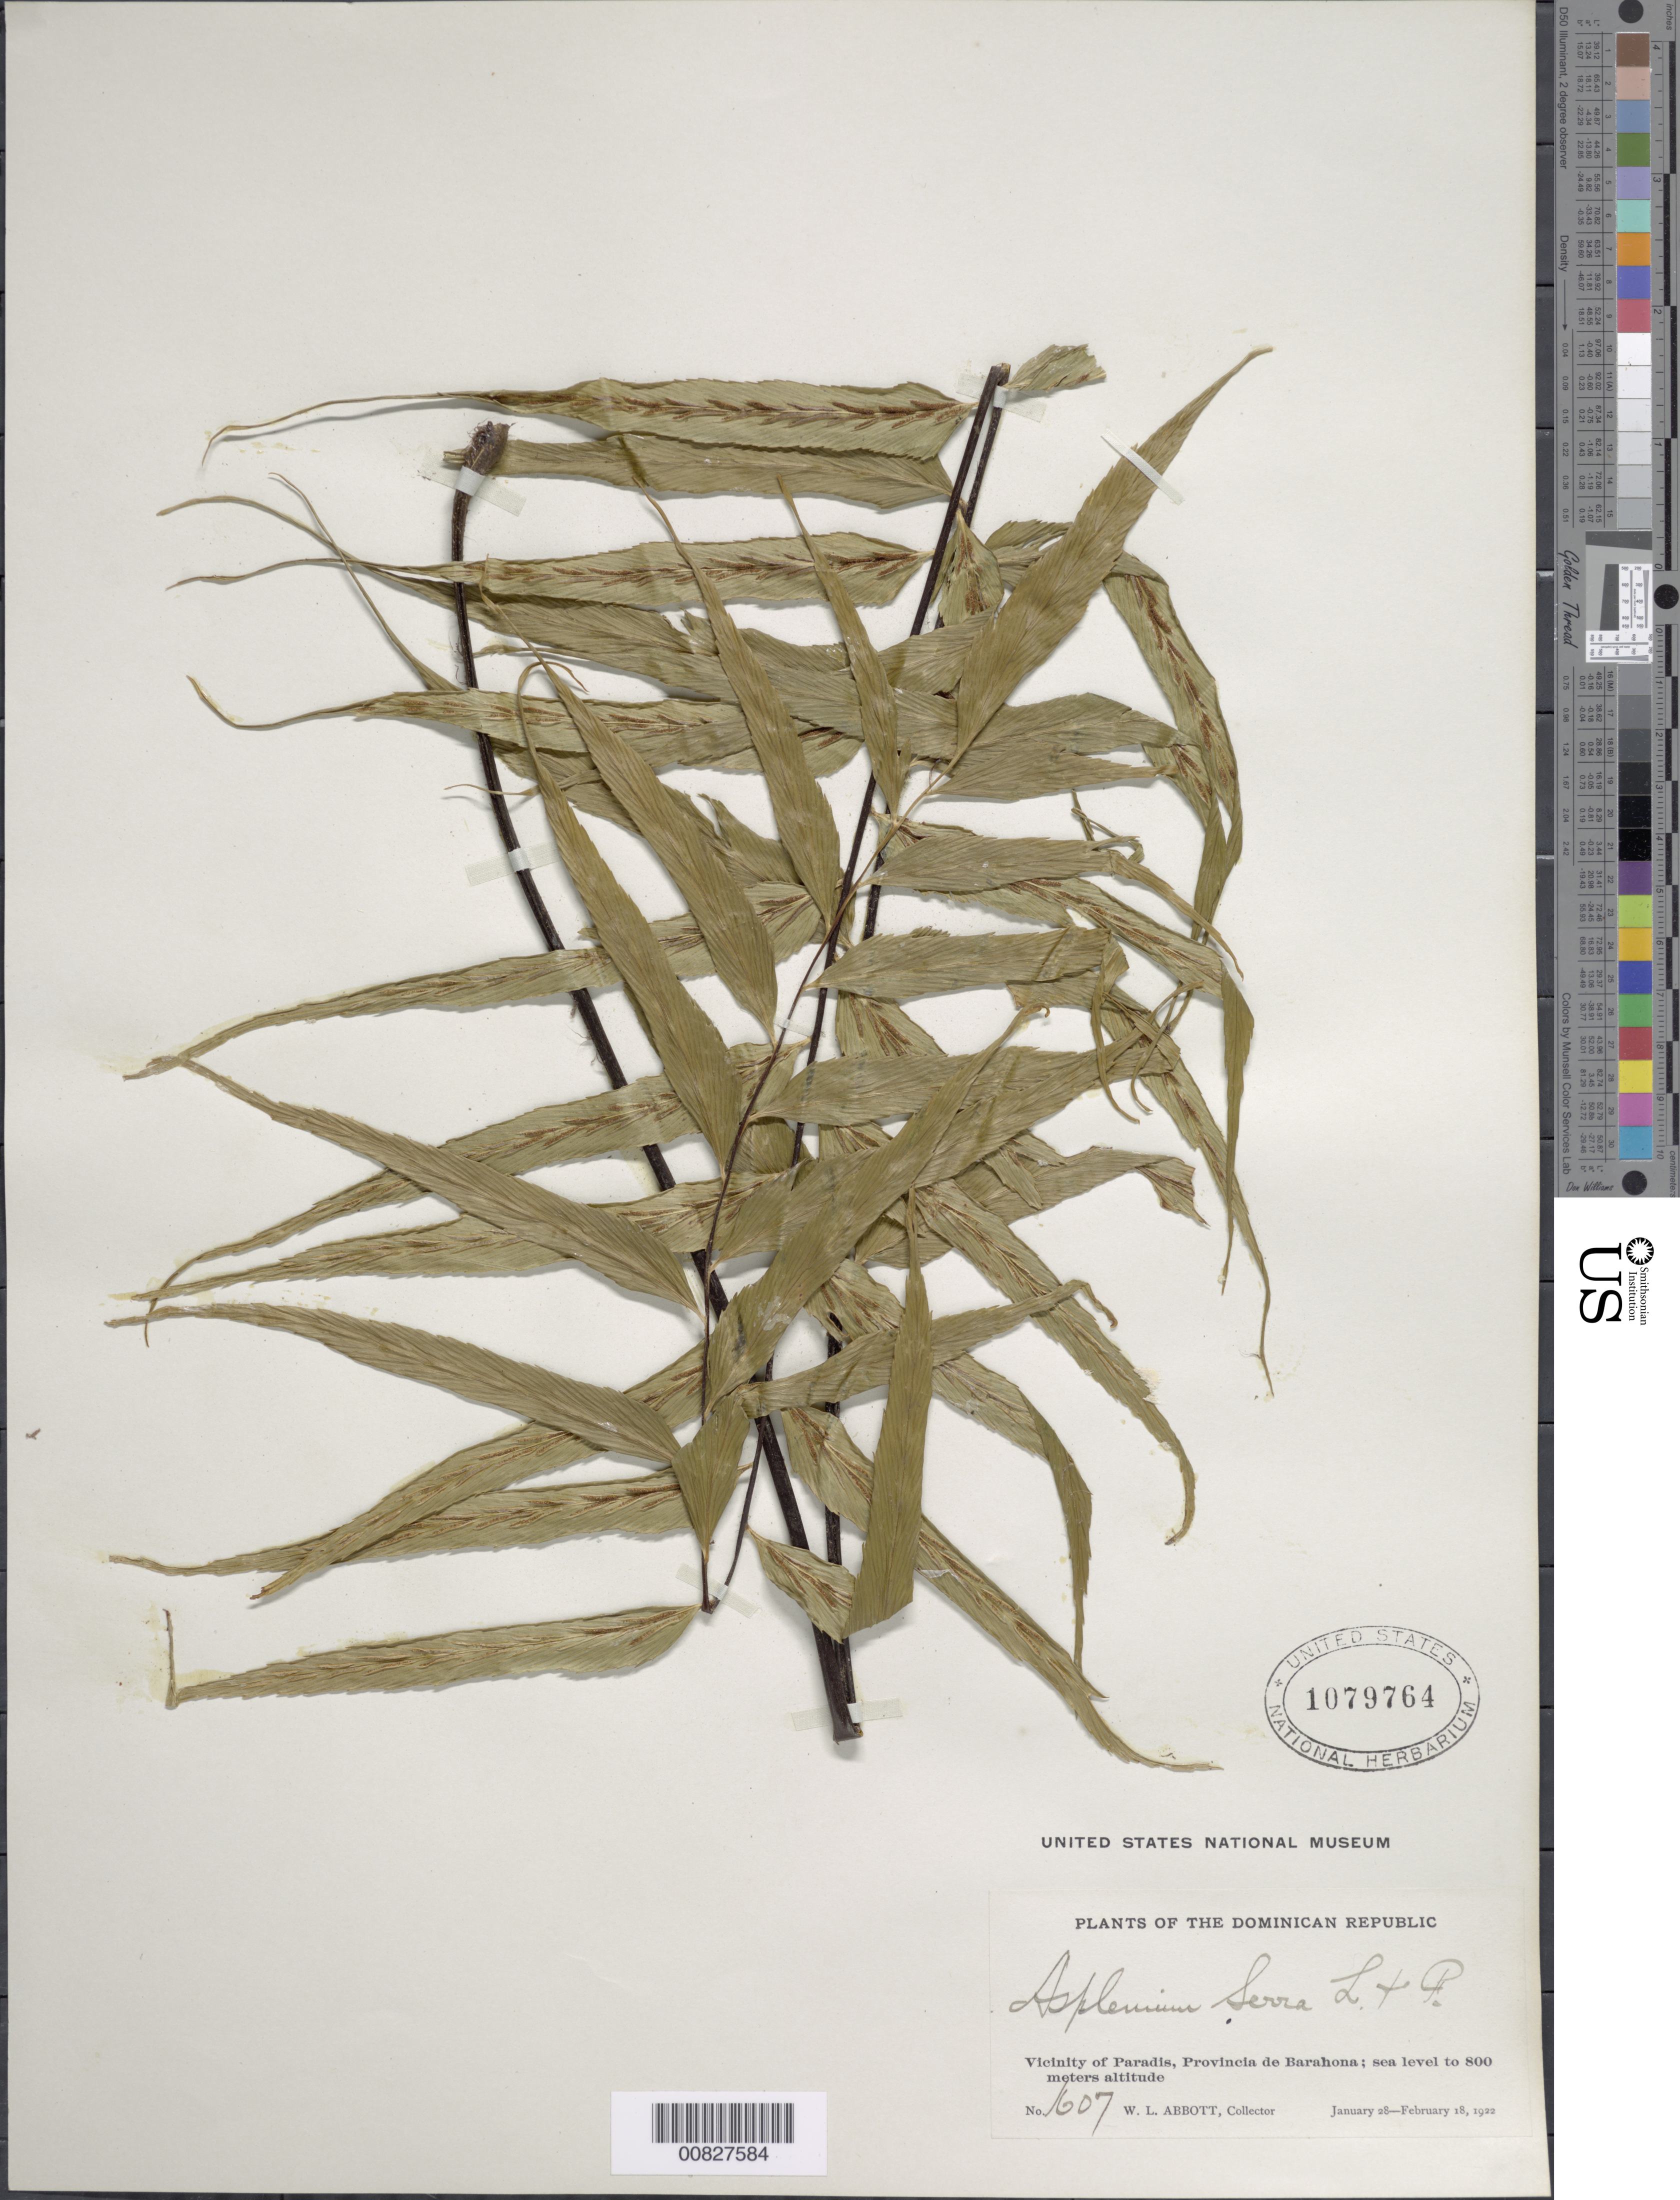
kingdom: Plantae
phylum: Tracheophyta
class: Polypodiopsida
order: Polypodiales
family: Aspleniaceae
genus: Asplenium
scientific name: Asplenium serra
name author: Langsd. & Fisch.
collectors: W. L. Abbott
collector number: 1607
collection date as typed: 28 Jan 1922 to 18 Feb 1922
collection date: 1922-01-28/1922-02-18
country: Dominican Republic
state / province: Barahona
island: Hispaniola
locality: Paradis vicinity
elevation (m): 0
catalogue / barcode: US 1079764